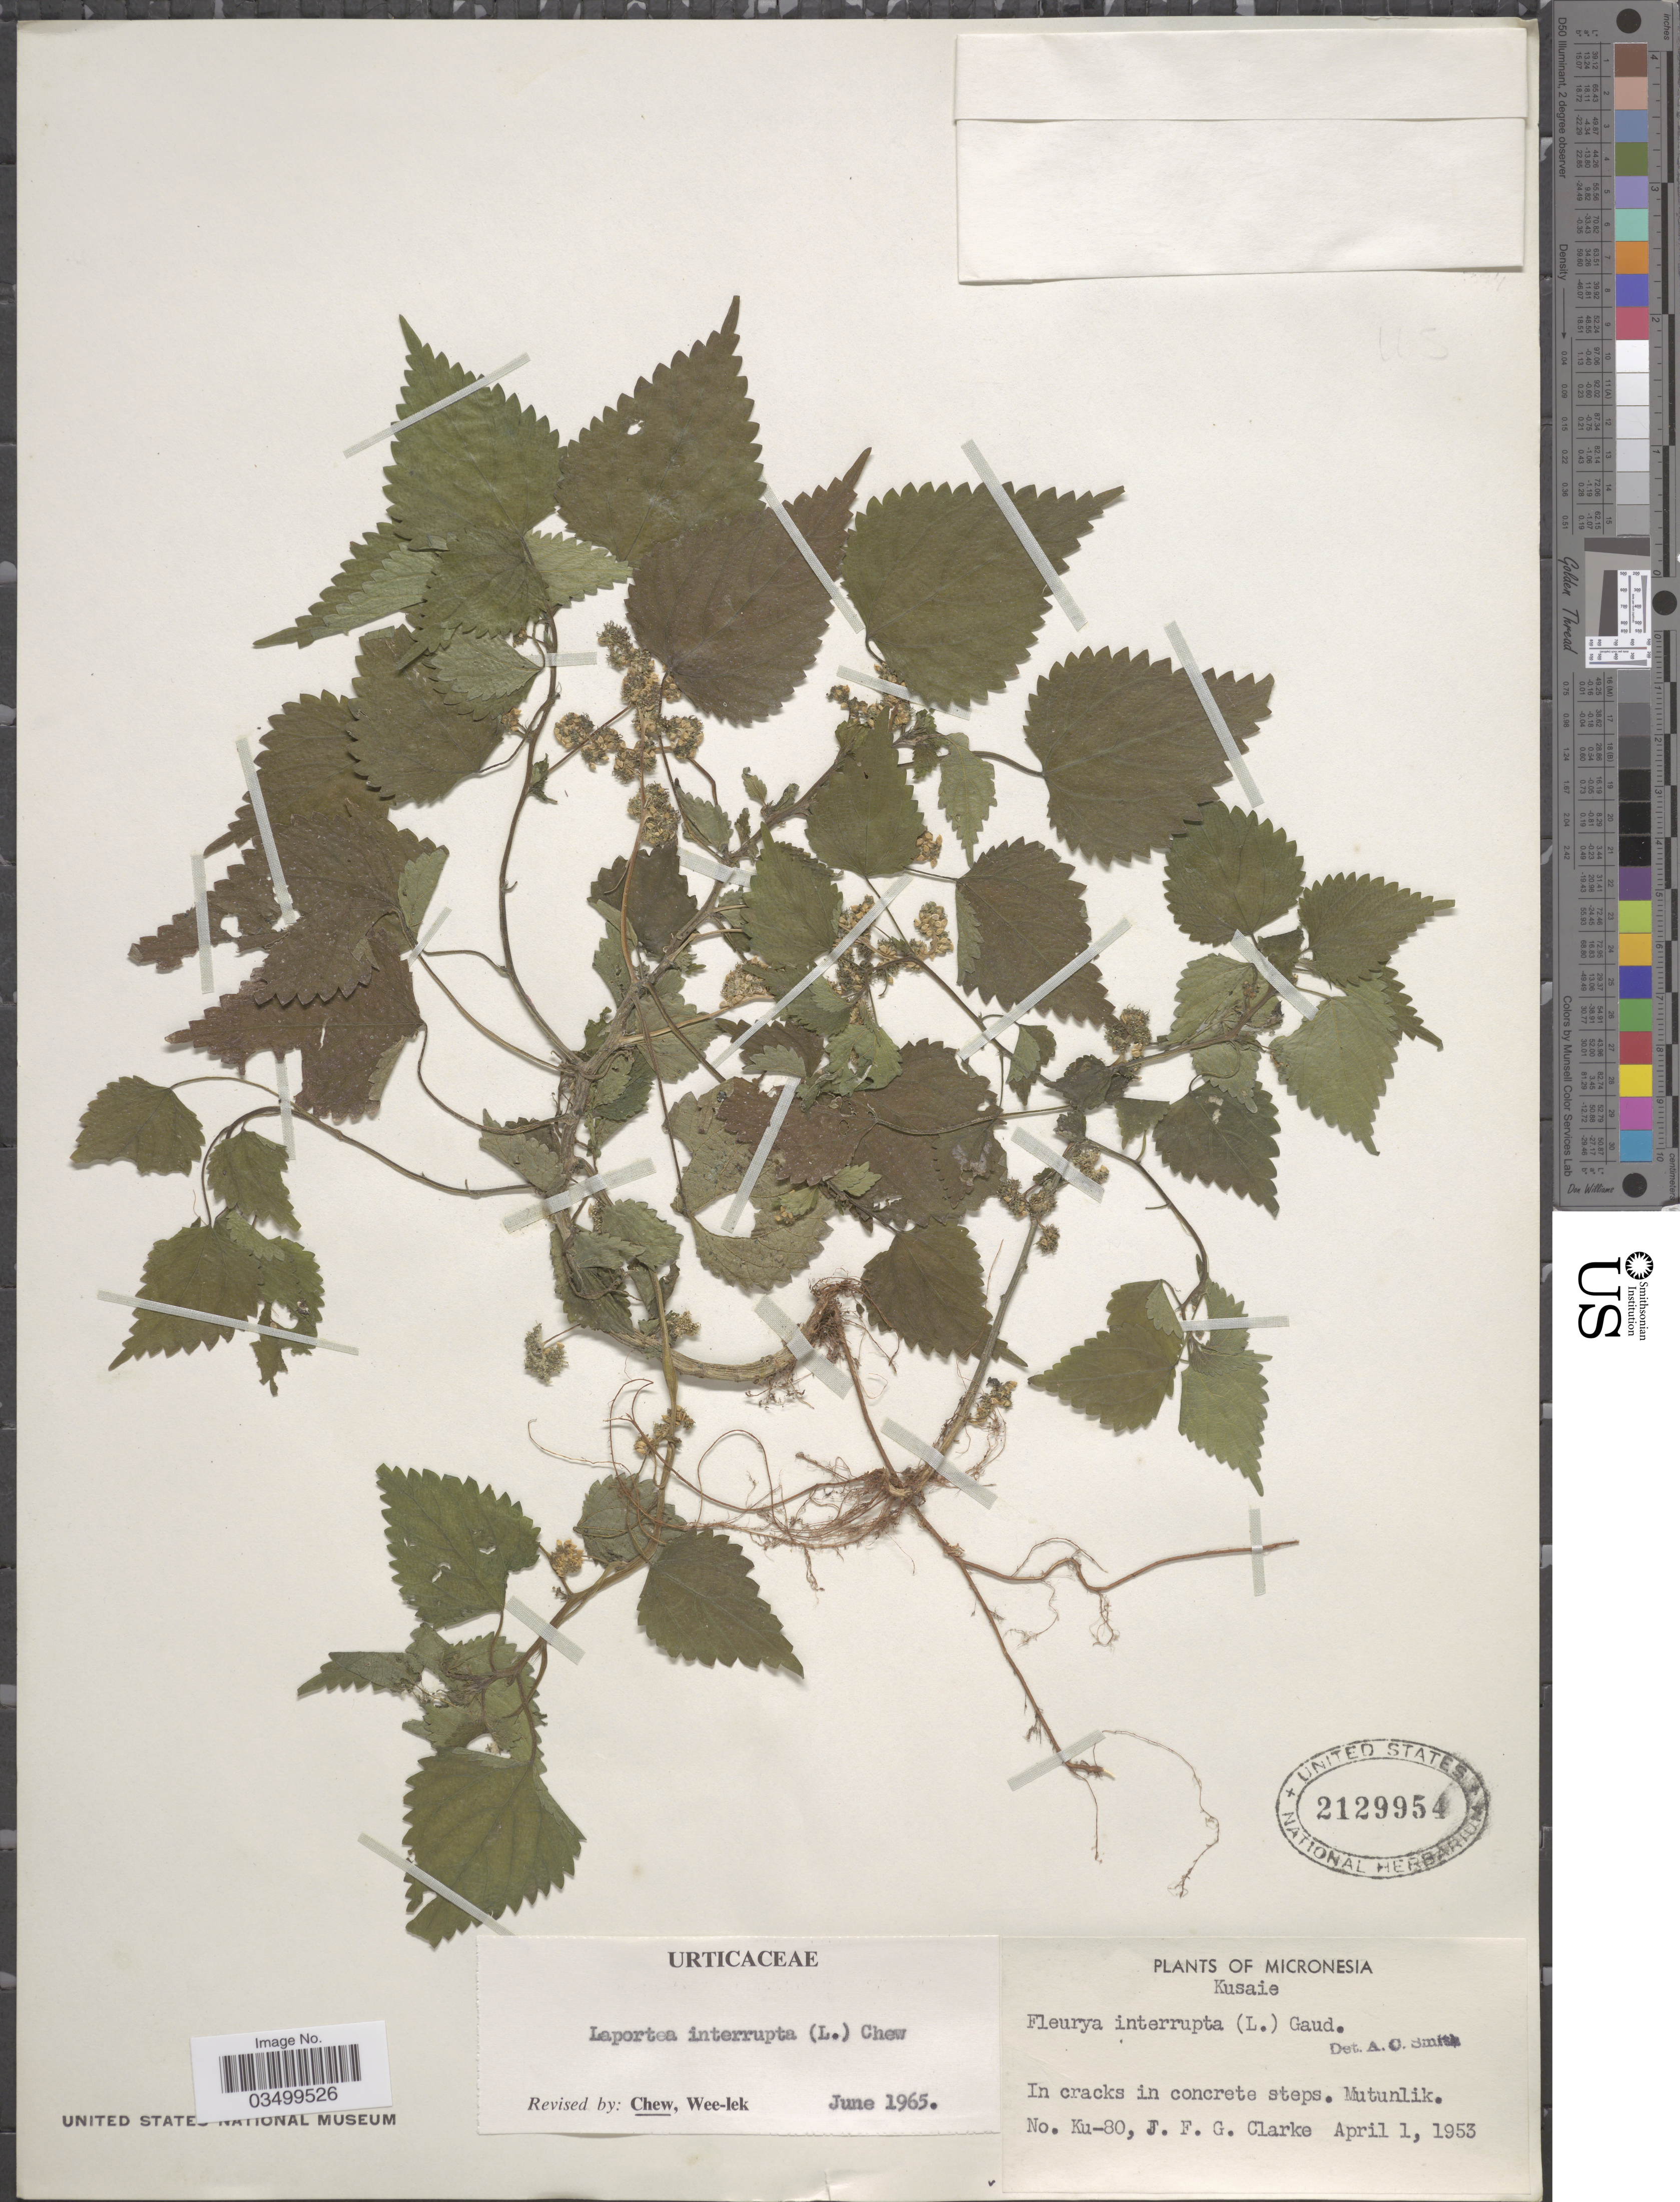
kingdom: Plantae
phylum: Tracheophyta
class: Magnoliopsida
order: Rosales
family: Urticaceae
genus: Laportea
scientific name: Laportea interrupta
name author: (L.) Chew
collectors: J. F. Clarke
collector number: Ku-80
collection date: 1953-04-01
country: Micronesia, Federated States of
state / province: Kosrae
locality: Kusaie. Mutunlik.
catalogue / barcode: US 2129954